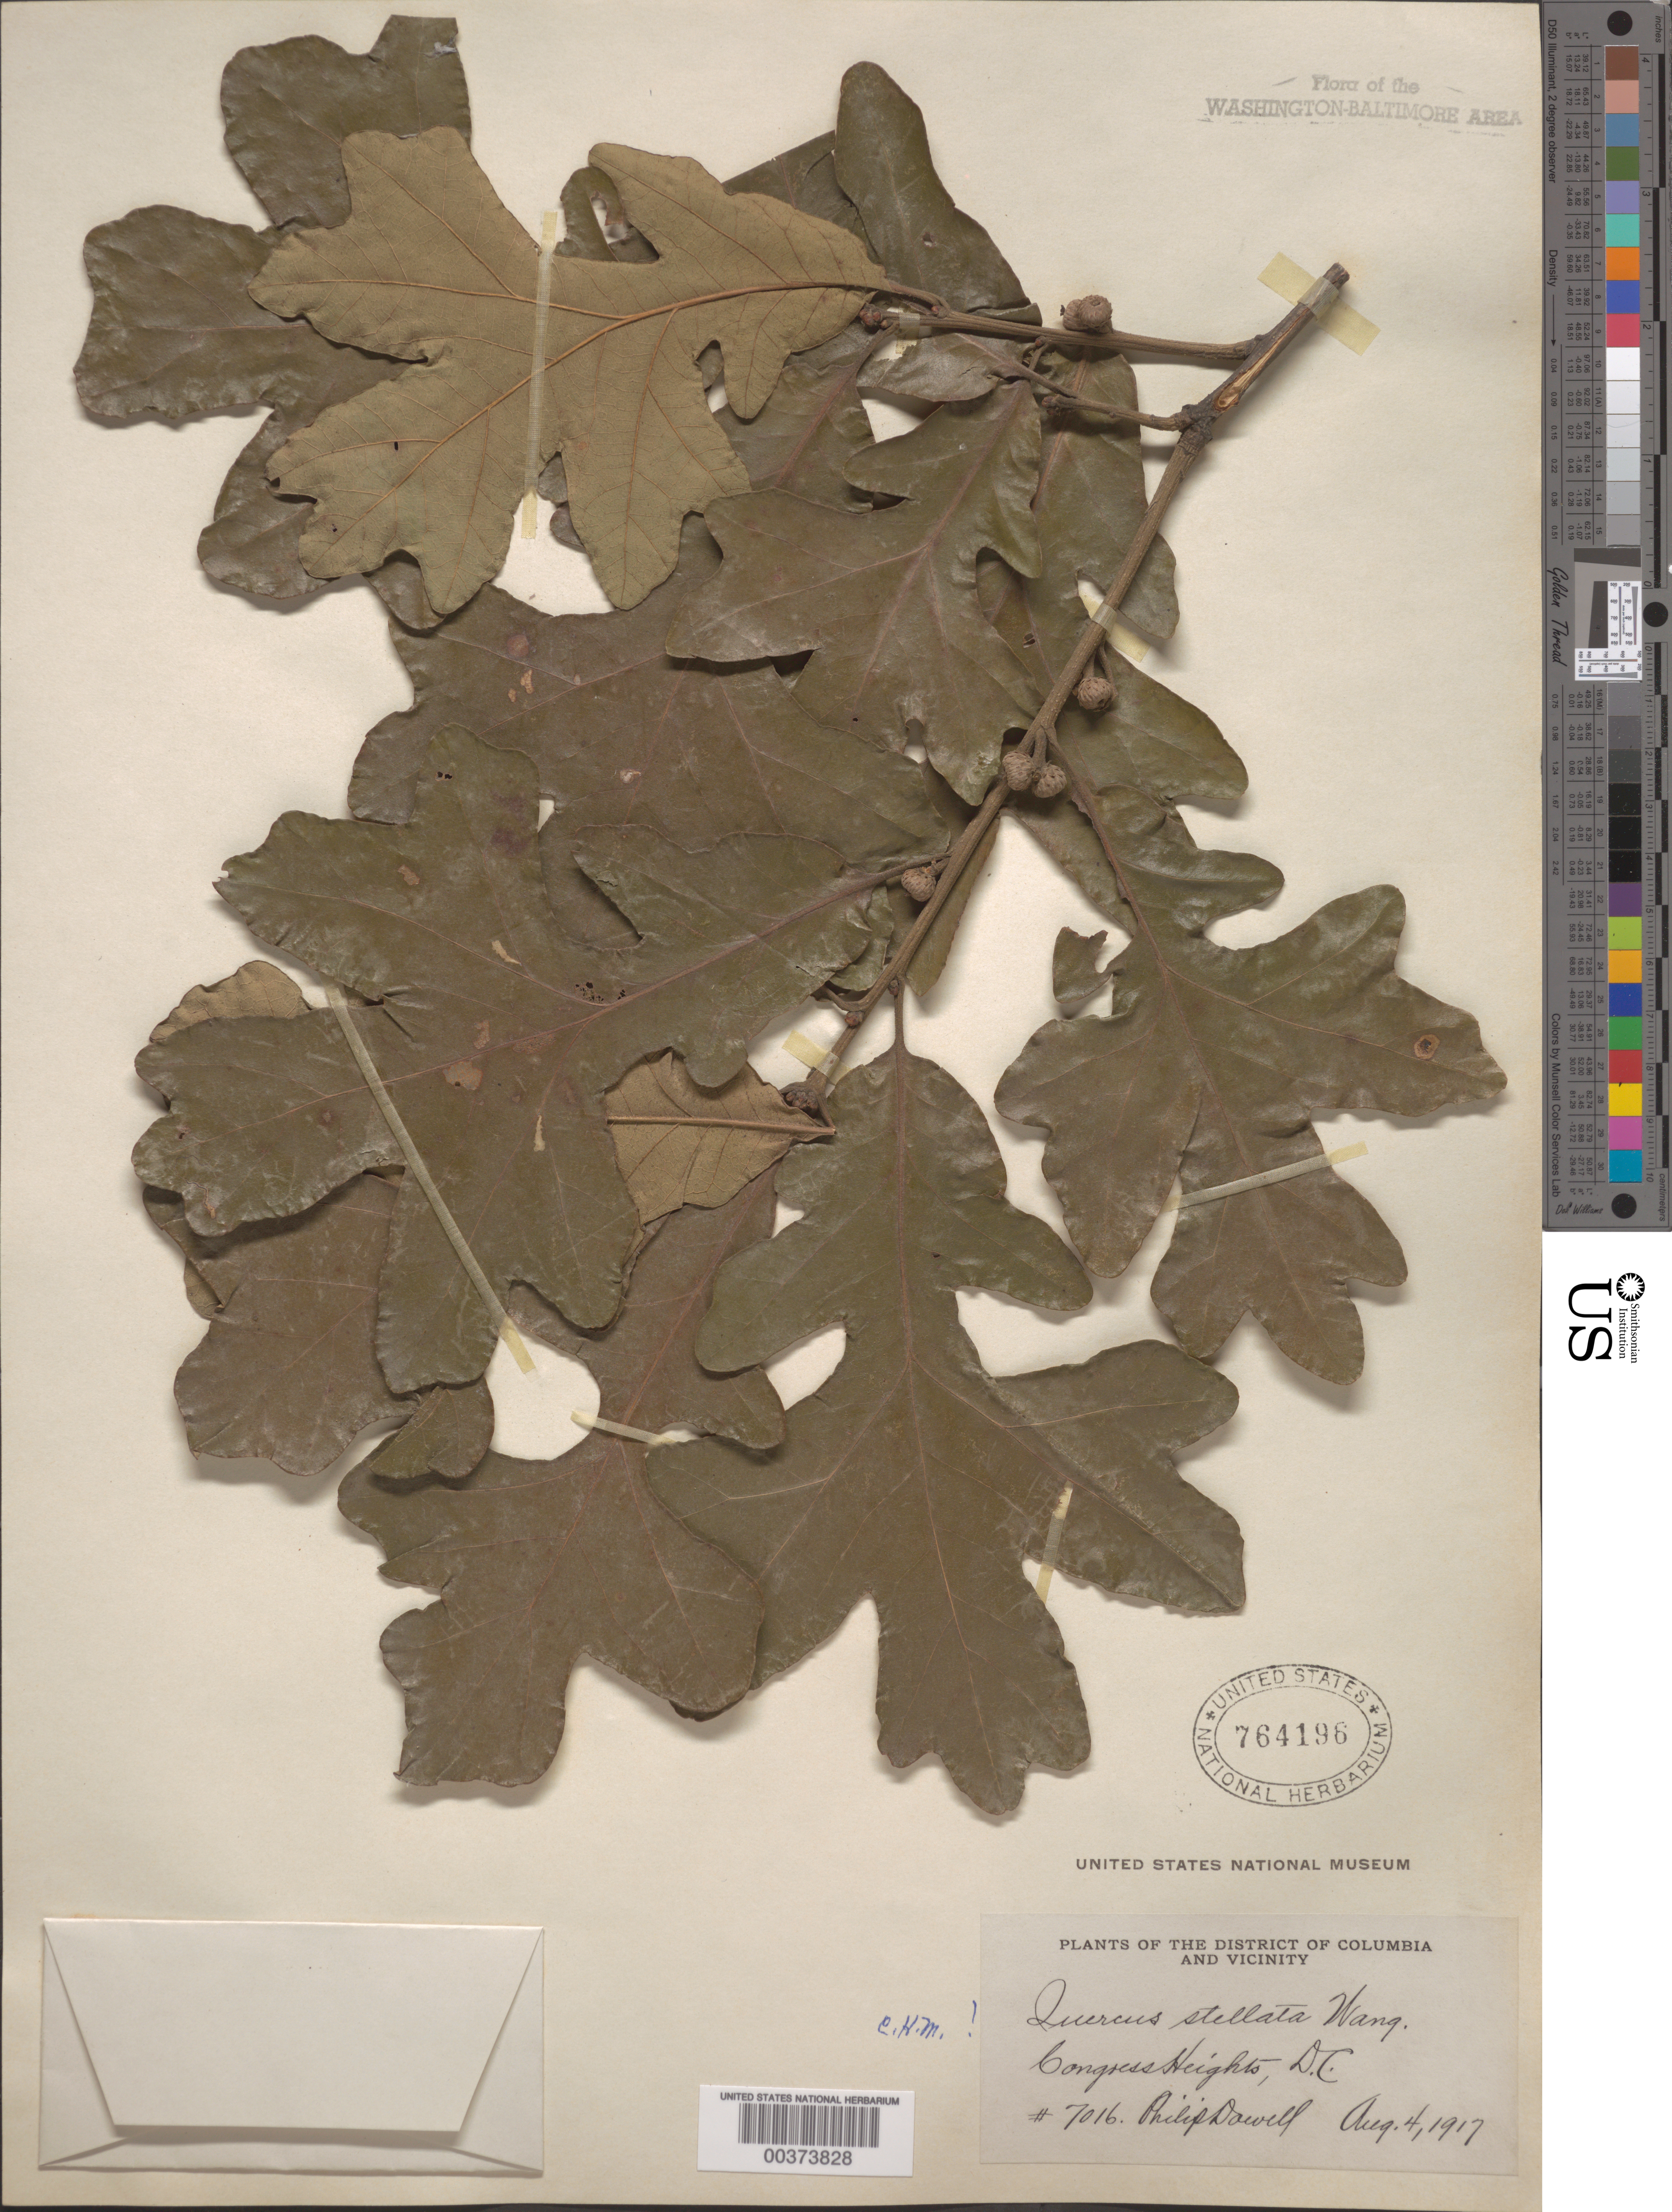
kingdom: Plantae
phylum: Tracheophyta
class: Magnoliopsida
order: Fagales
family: Fagaceae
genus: Quercus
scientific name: Quercus stellata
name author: Wangenh.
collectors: P. Dowell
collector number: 7016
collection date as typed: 04 Aug 1917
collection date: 1917-08-04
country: United States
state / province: District of Columbia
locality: Congress Heights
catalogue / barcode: US 764196